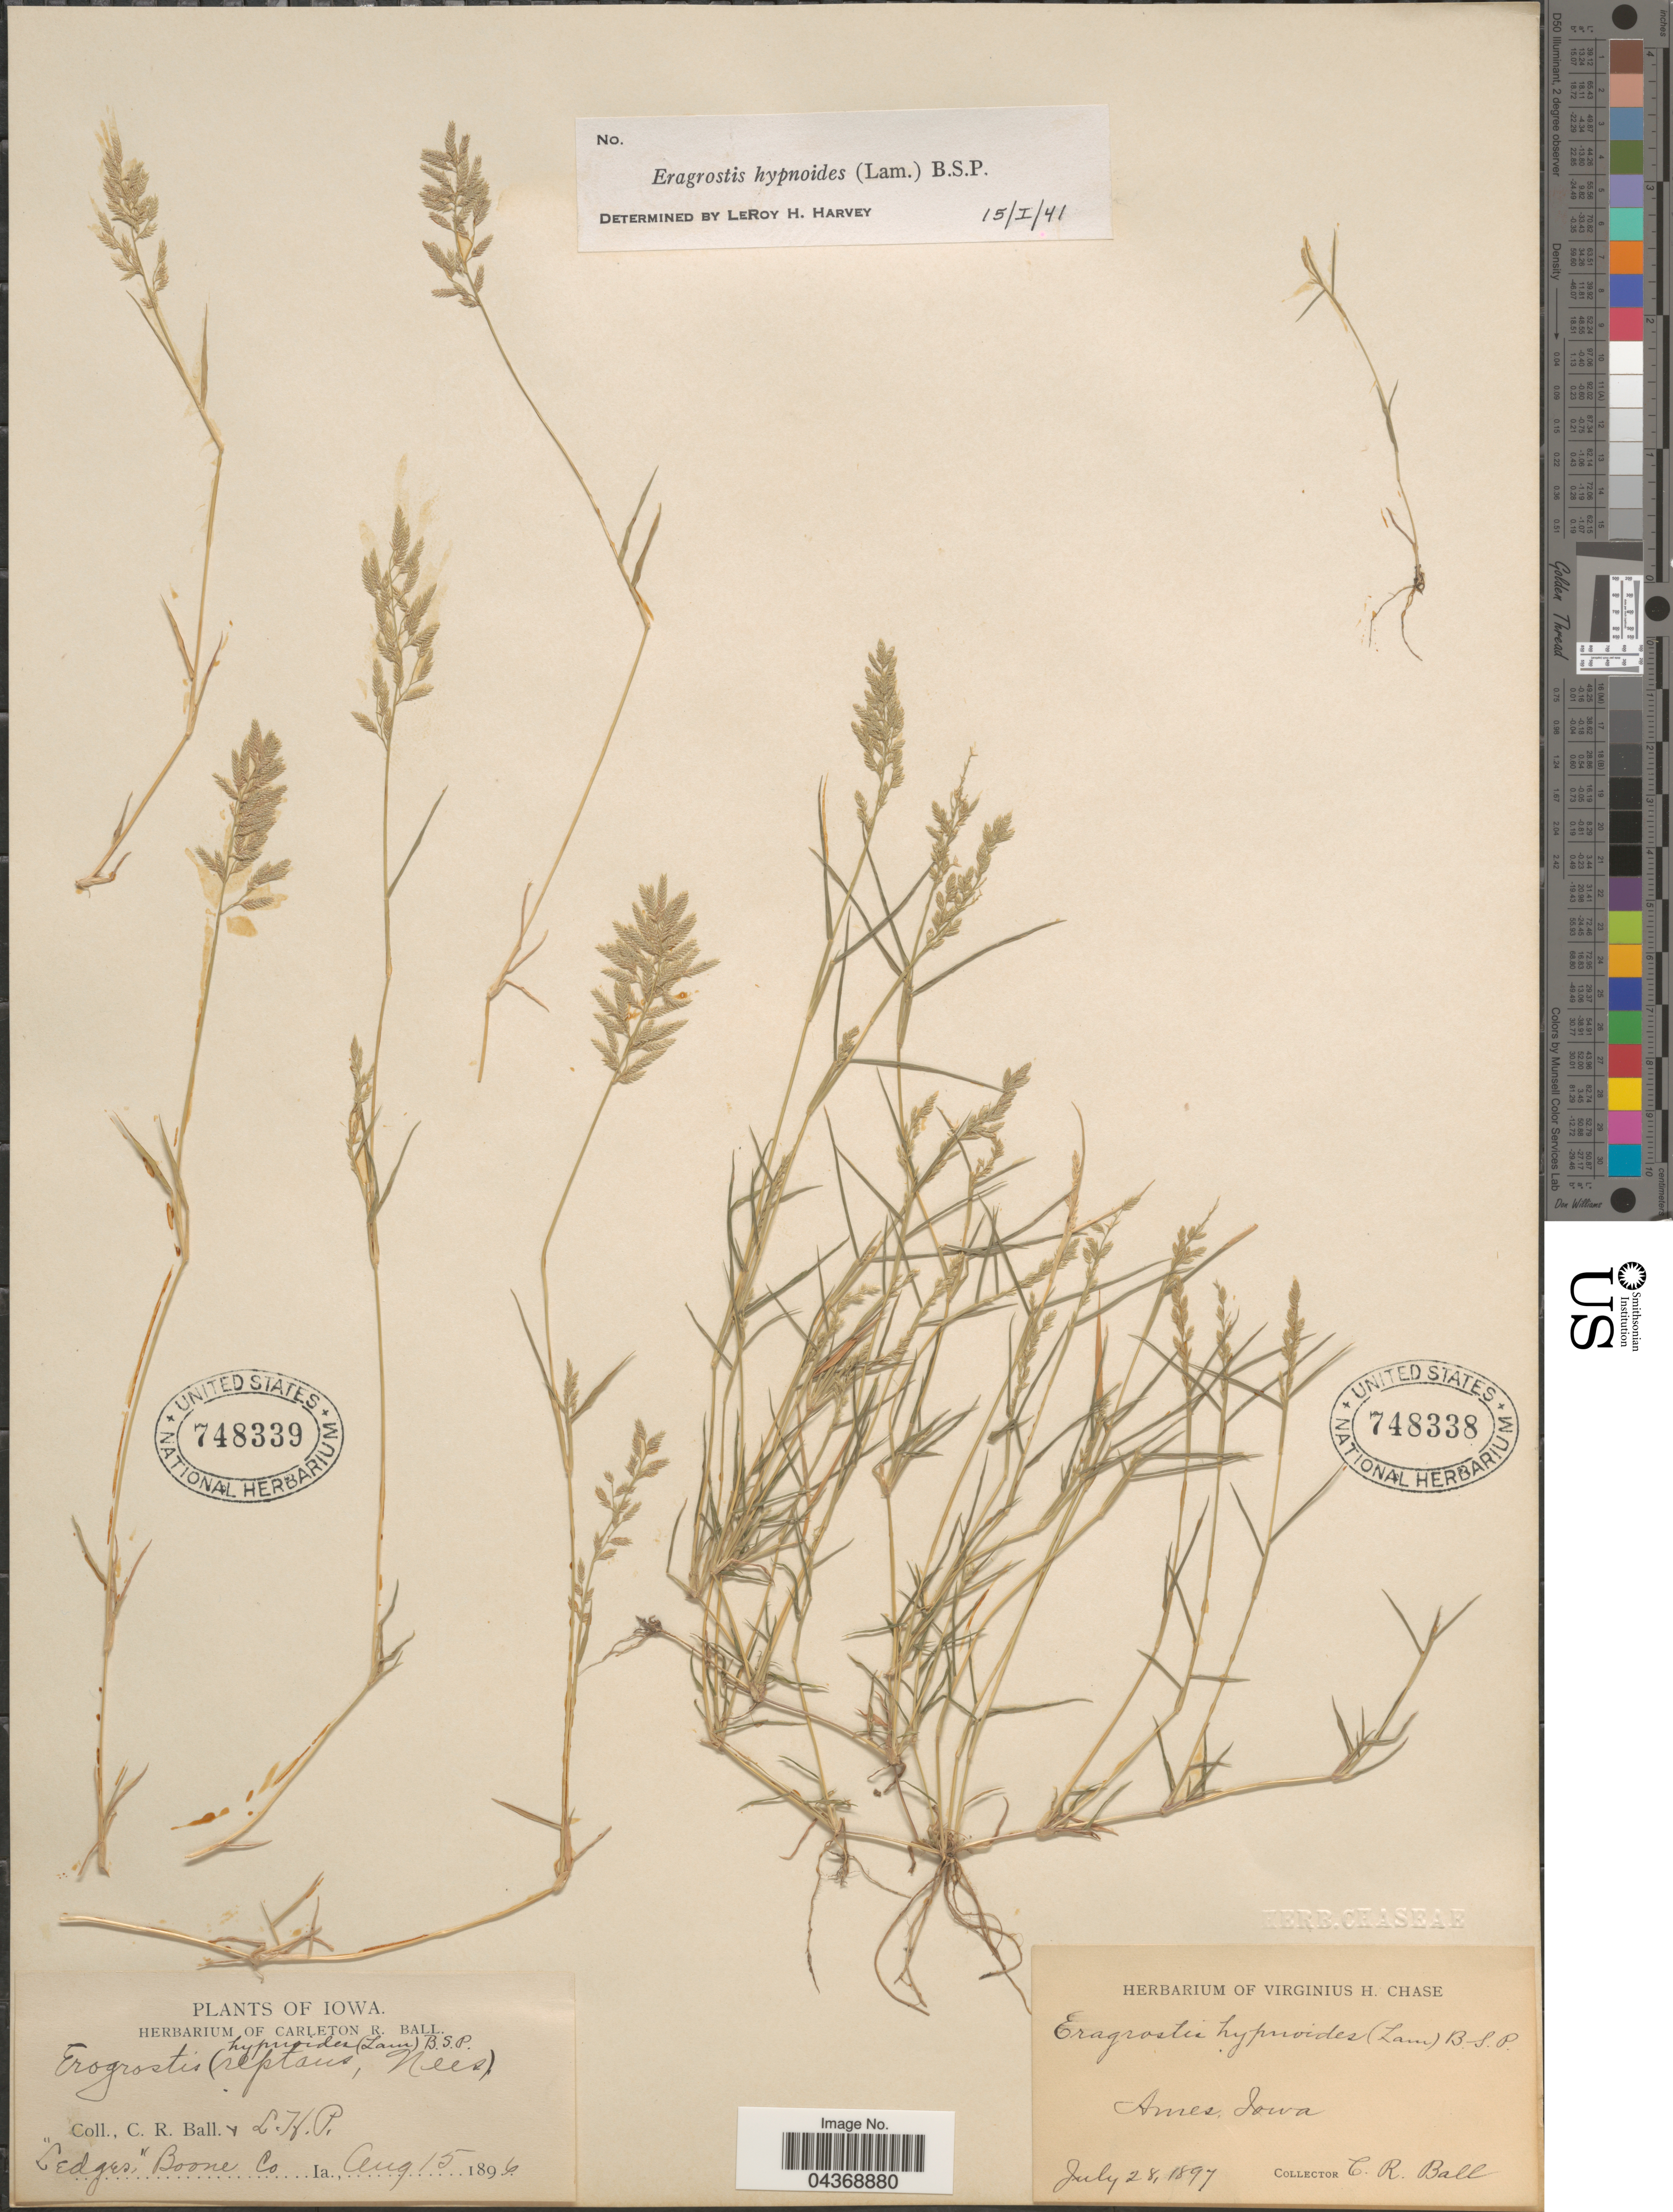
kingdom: Plantae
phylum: Tracheophyta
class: Liliopsida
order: Poales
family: Poaceae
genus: Eragrostis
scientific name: Eragrostis hypnoides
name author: (Lam.) Britton, Stearns & Poggenb.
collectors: C. R. Ball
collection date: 1897-07-28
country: United States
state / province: Iowa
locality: Ames.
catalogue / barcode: US 748338-2